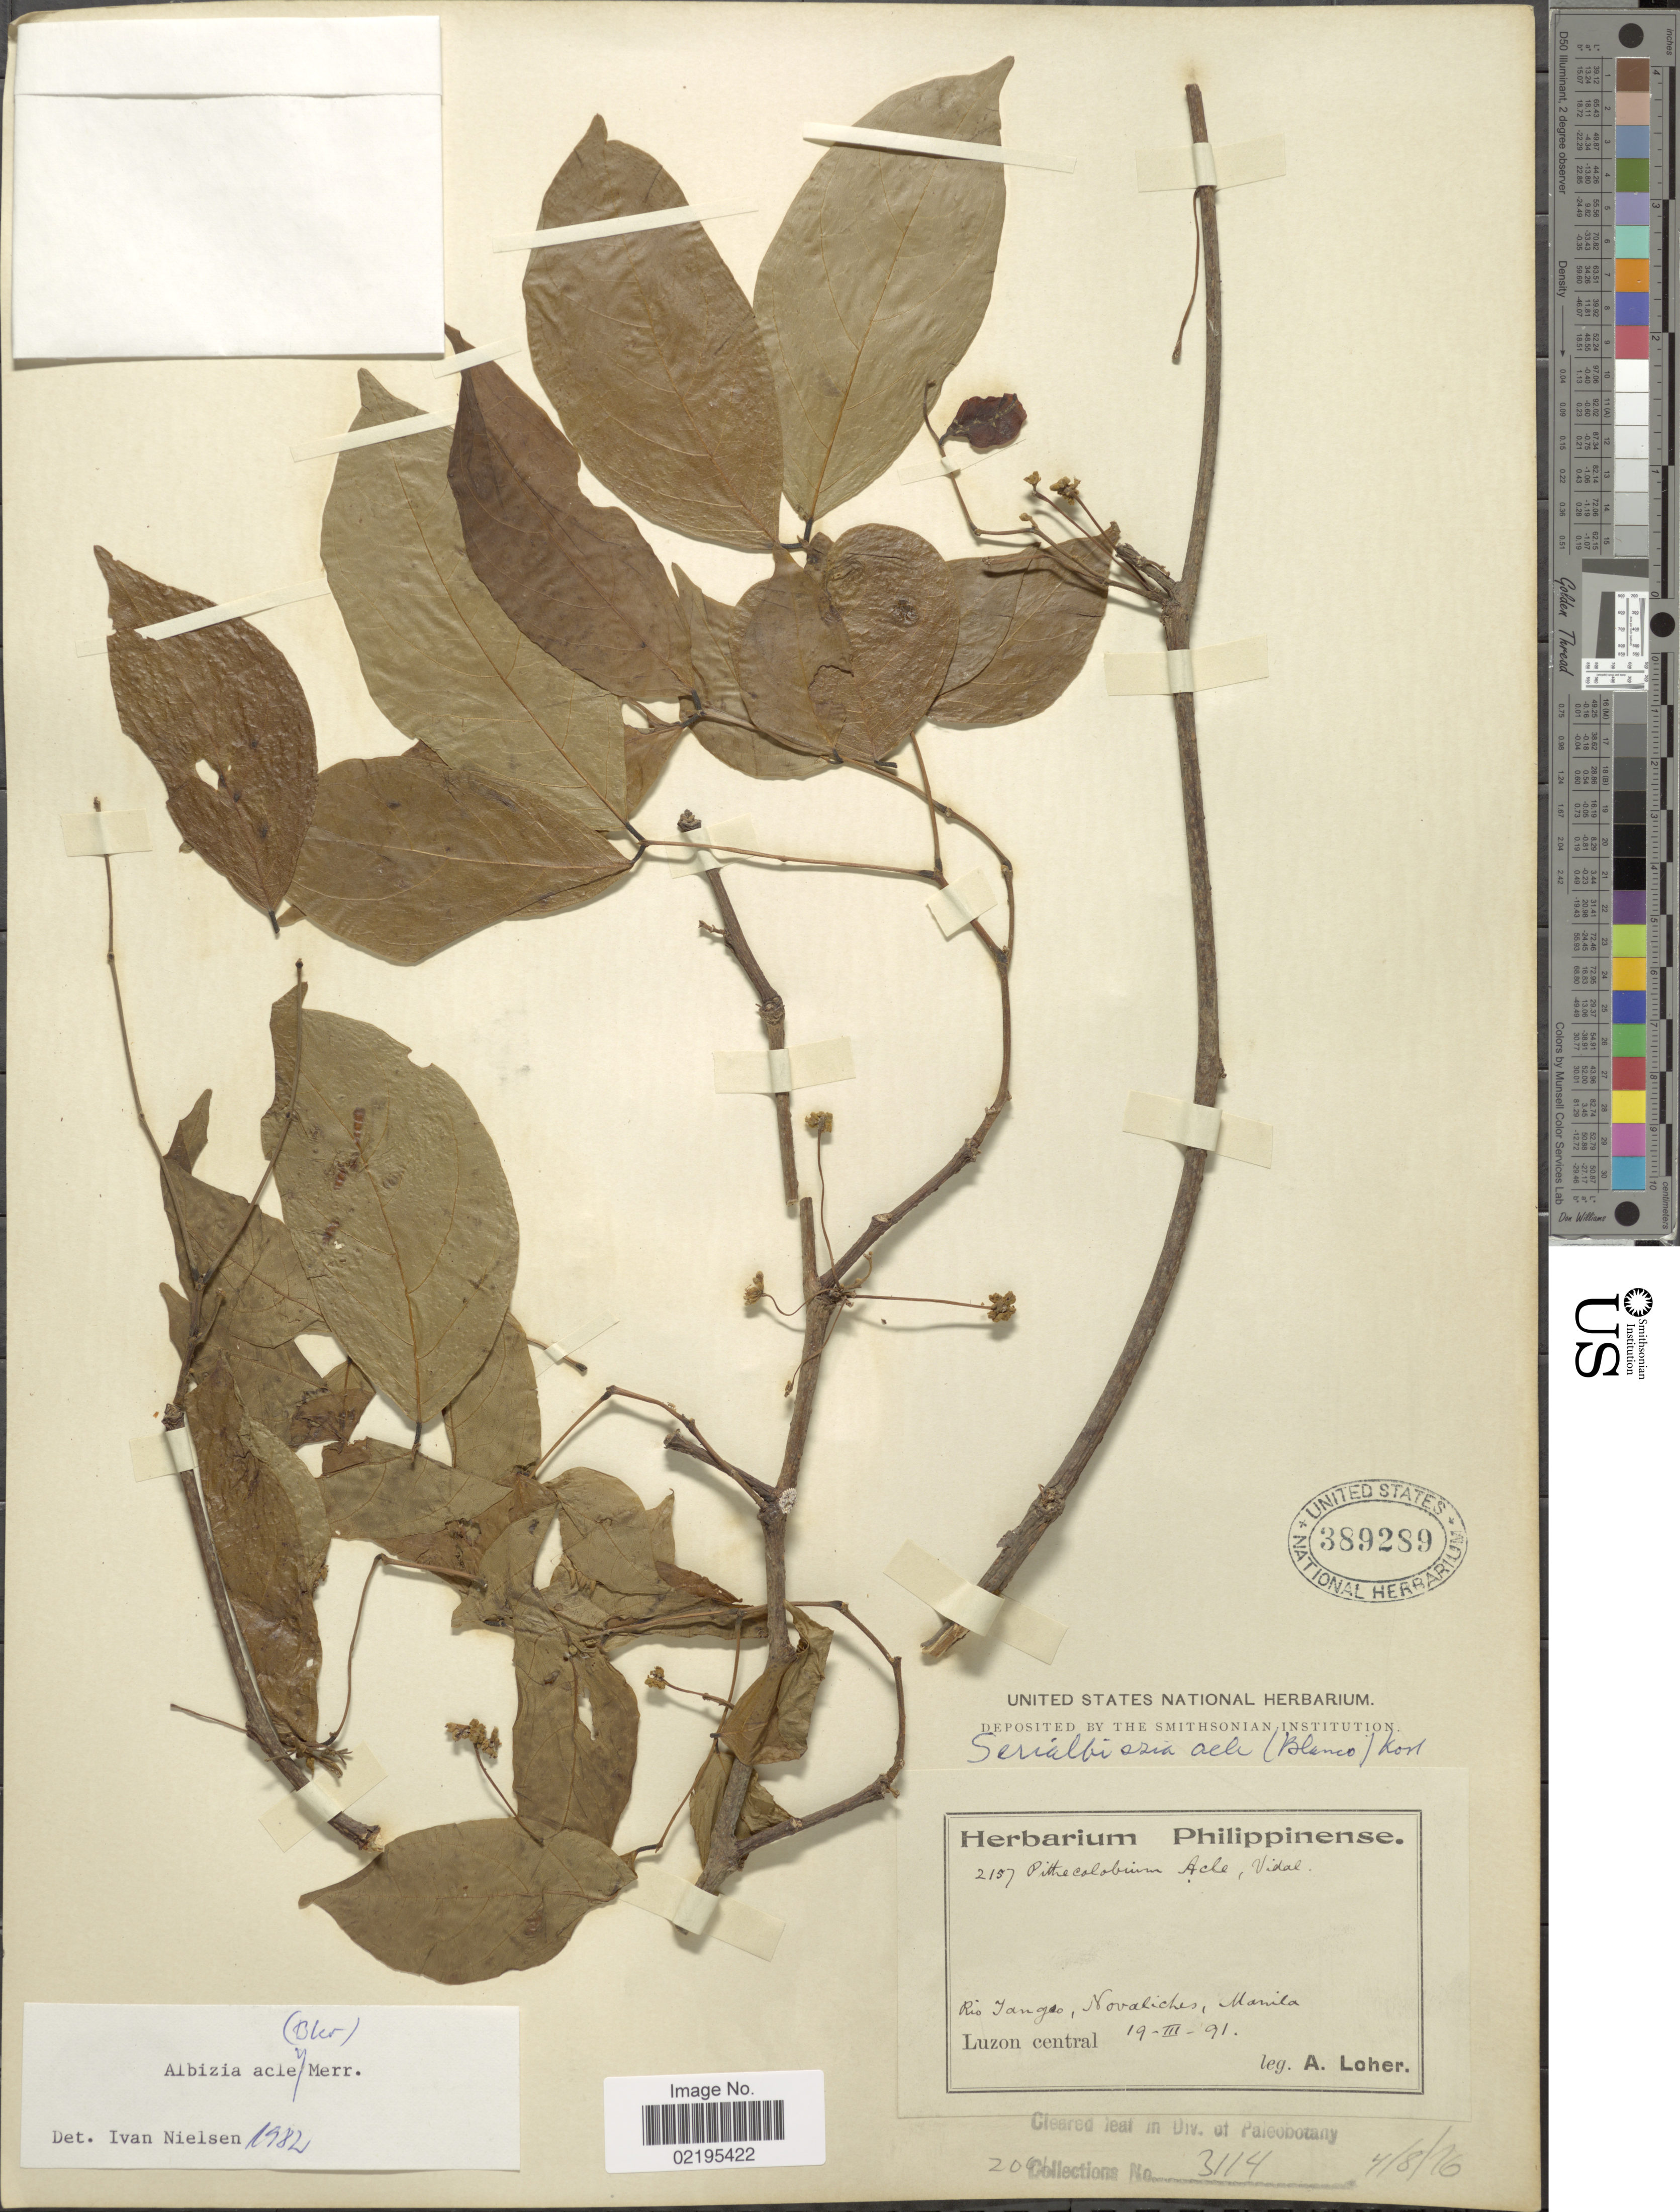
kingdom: Plantae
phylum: Tracheophyta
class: Magnoliopsida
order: Fabales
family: Fabaceae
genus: Albizia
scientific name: Albizia acle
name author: (Blanco) Merr.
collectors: A. Loher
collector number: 2175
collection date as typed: Transcribed d/m/y: 19/3/91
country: Philippines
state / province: Central Luzon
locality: Rio Tangos, Novaliches, Manila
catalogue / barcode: US 389289